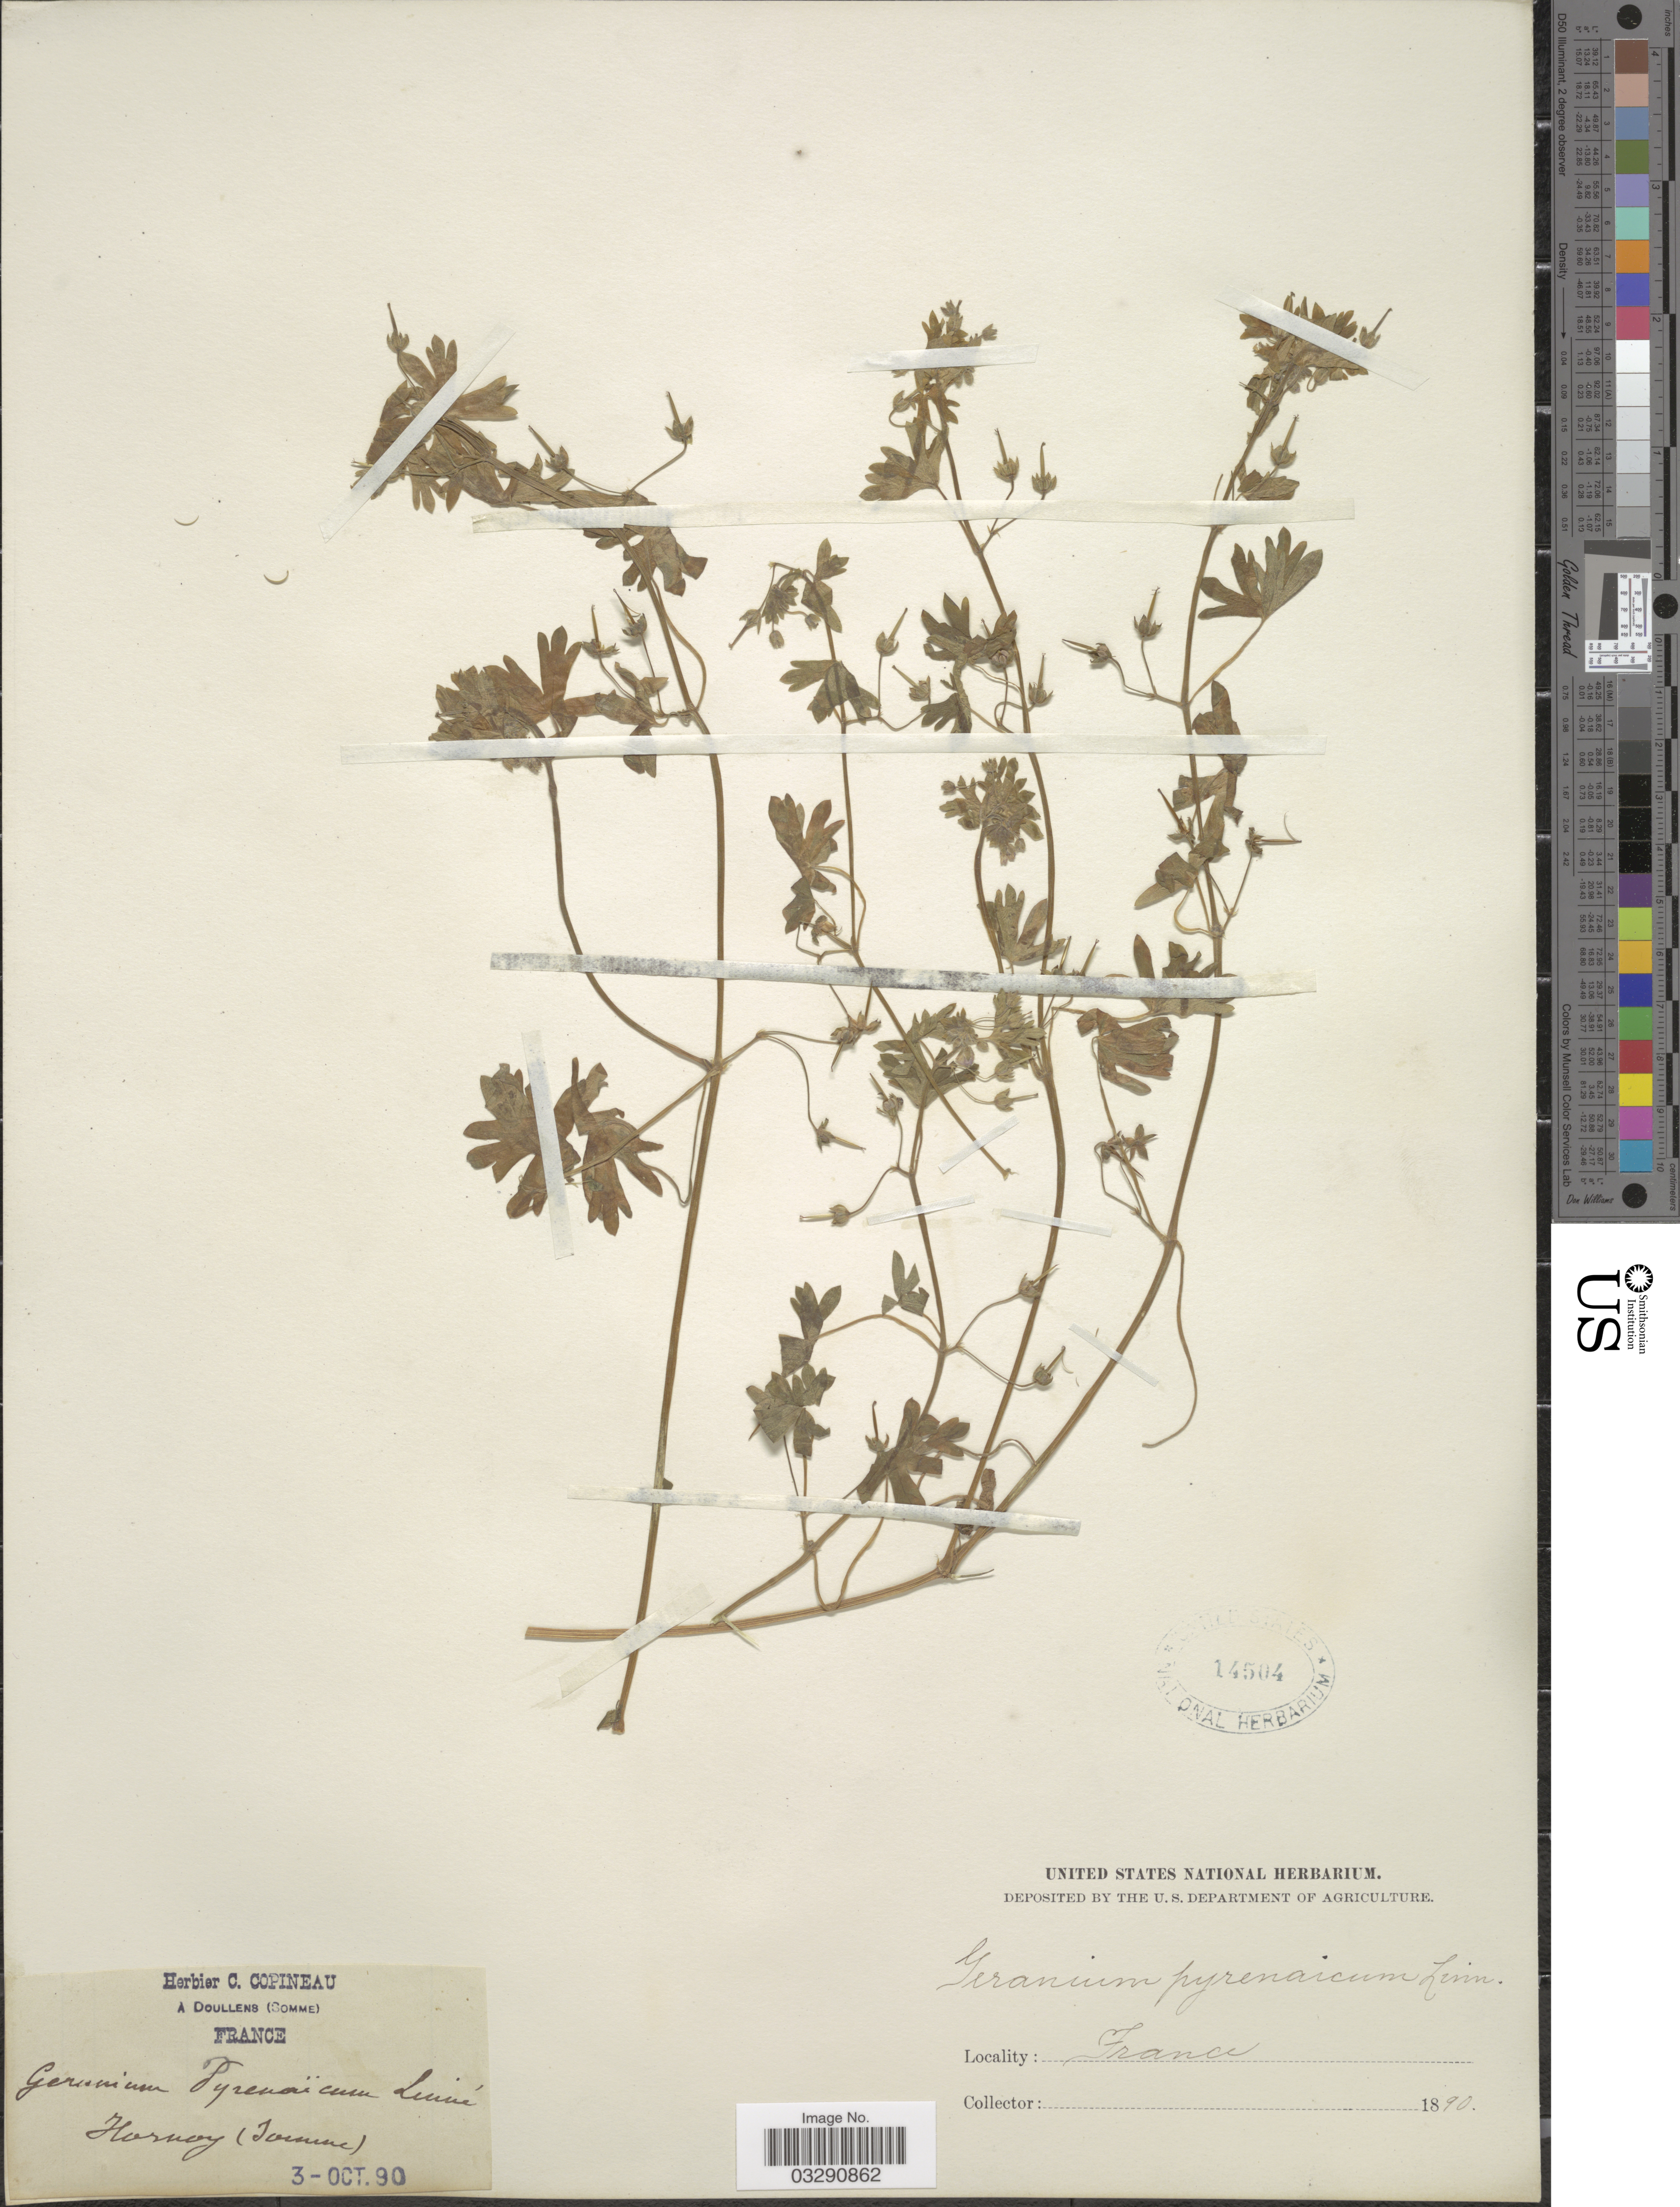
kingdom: Plantae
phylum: Tracheophyta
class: Magnoliopsida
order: Geraniales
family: Geraniaceae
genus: Geranium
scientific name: Geranium pyrenaicum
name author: Burm. f.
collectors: ex herb. C. Copineau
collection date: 1890-10-03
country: France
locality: Hornoy (Somme).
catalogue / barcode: US 14504